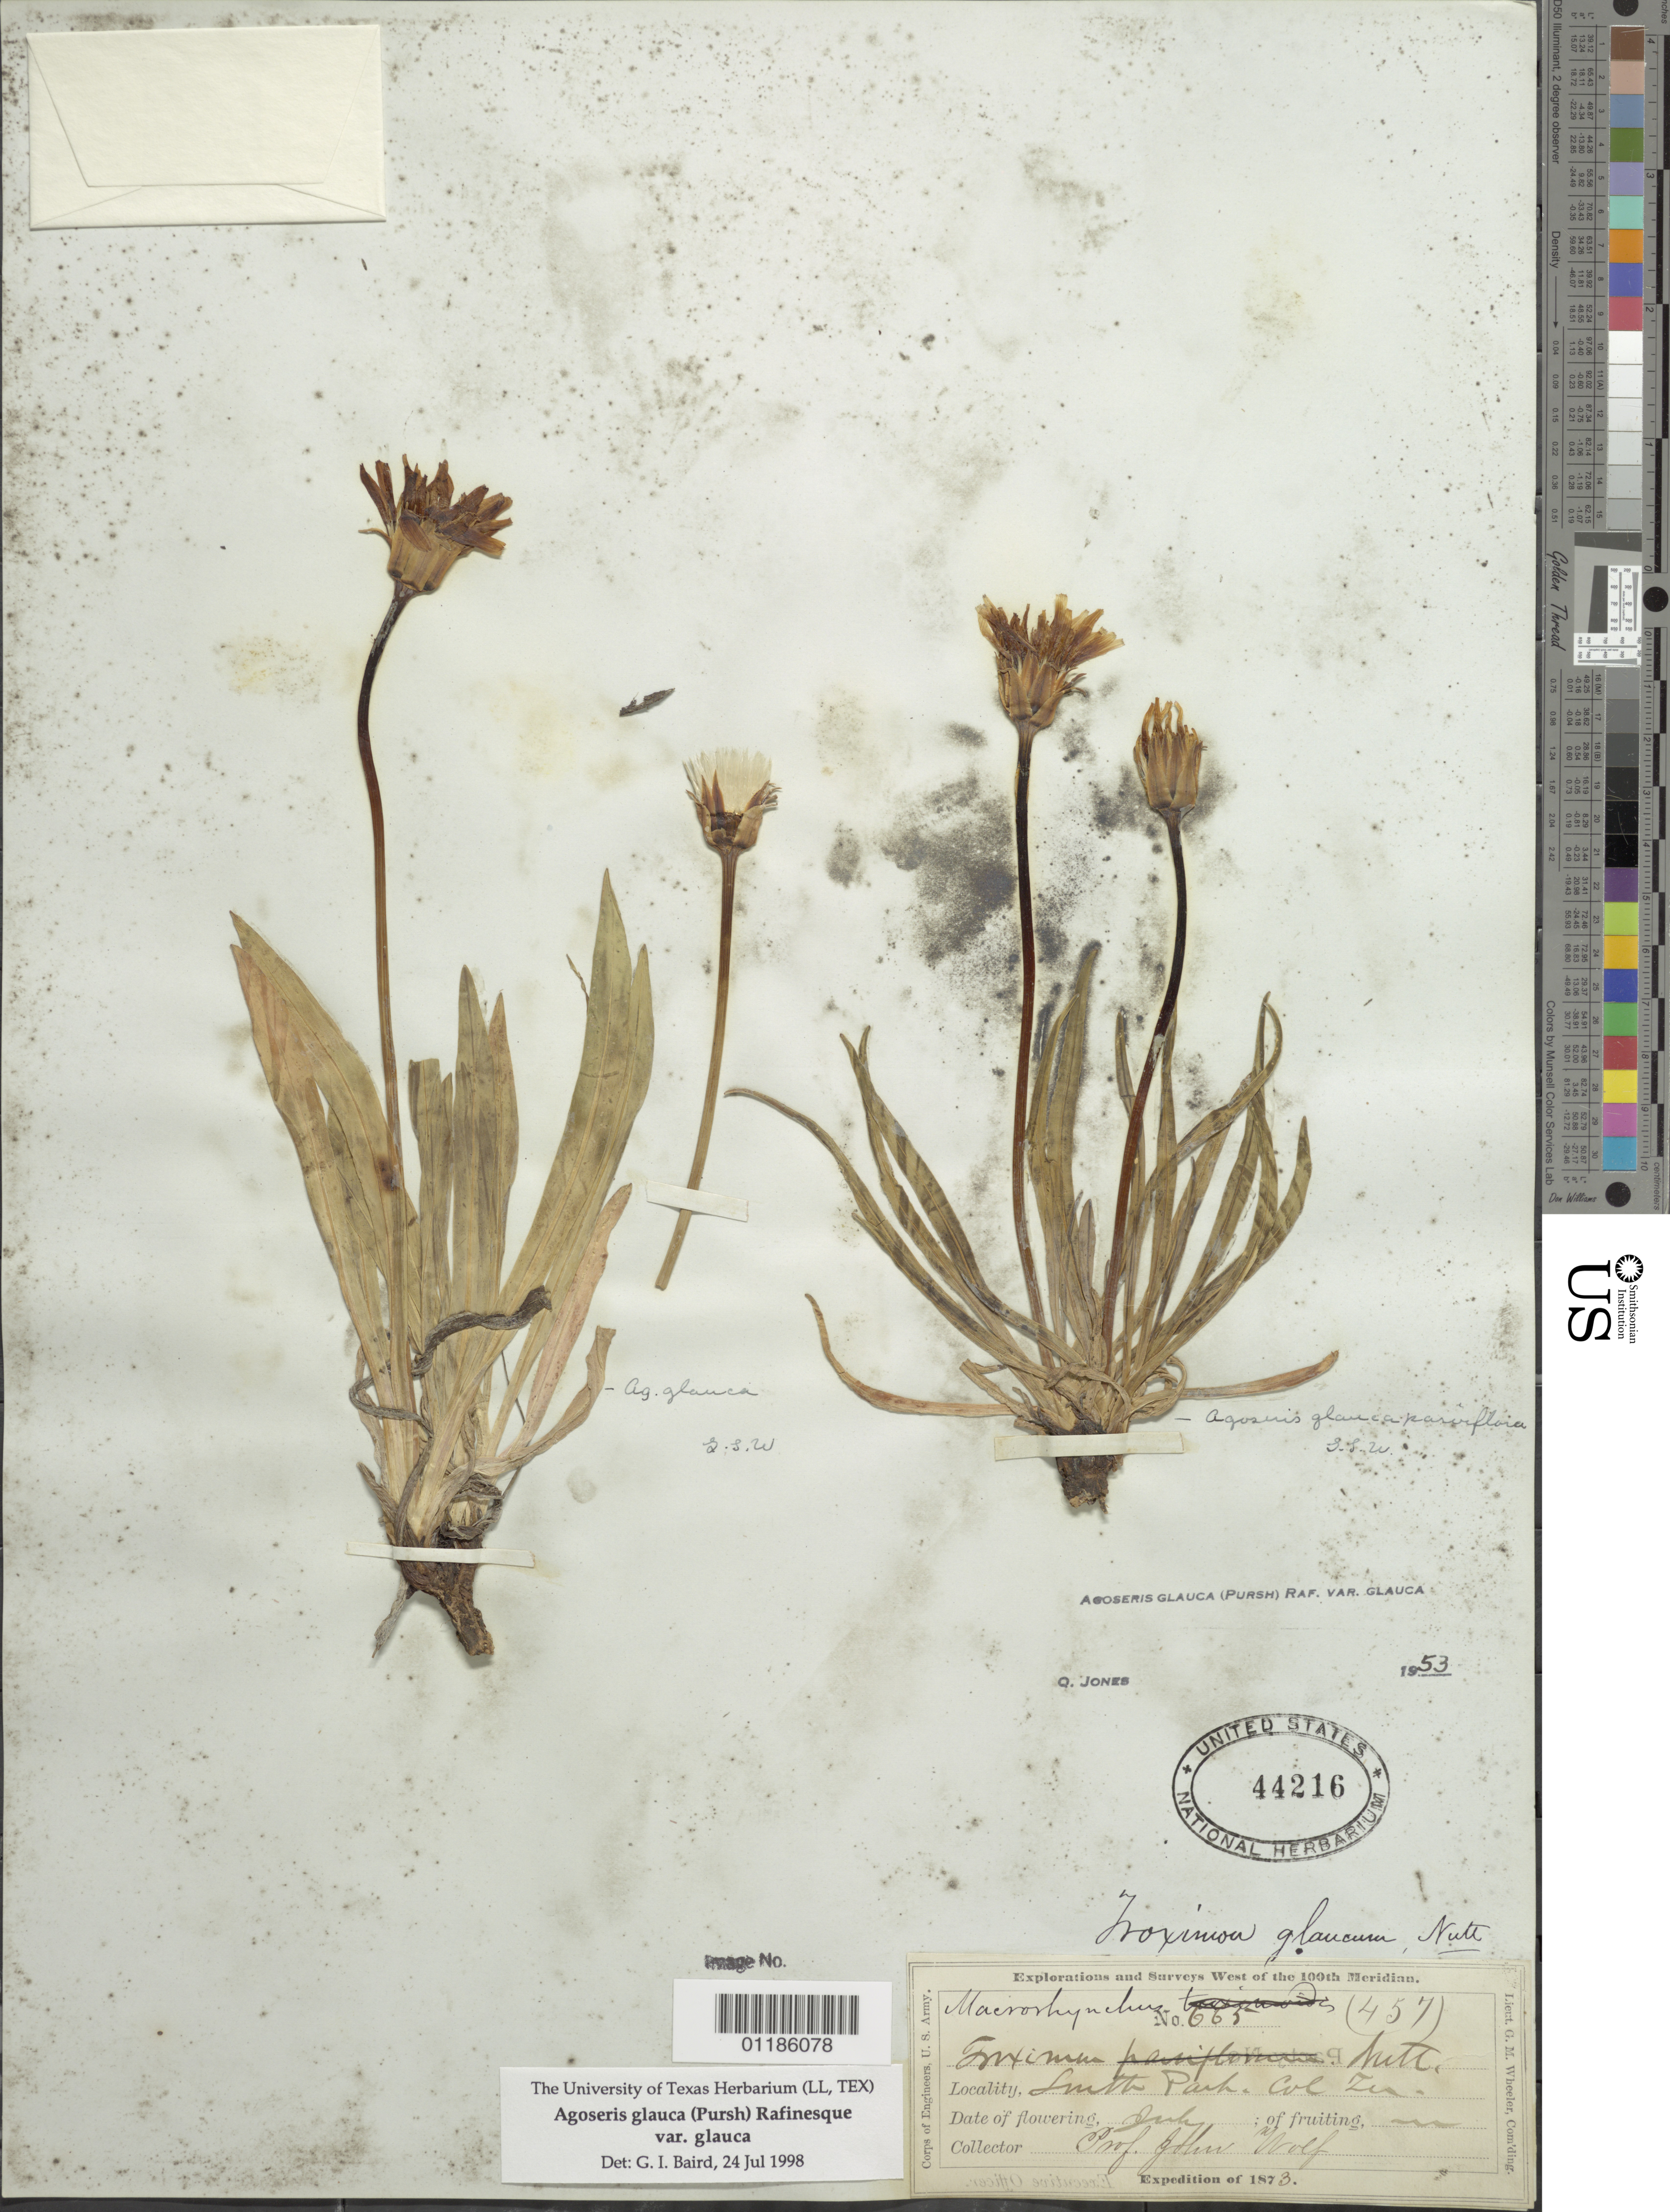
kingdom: Plantae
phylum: Tracheophyta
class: Magnoliopsida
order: Asterales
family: Asteraceae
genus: Agoseris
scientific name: Agoseris glauca var. glauca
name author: (Pursh) Raf.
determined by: Baird, G. I.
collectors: J. Wolf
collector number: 457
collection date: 1873-07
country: United States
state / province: Colorado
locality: South Park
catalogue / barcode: US 44216